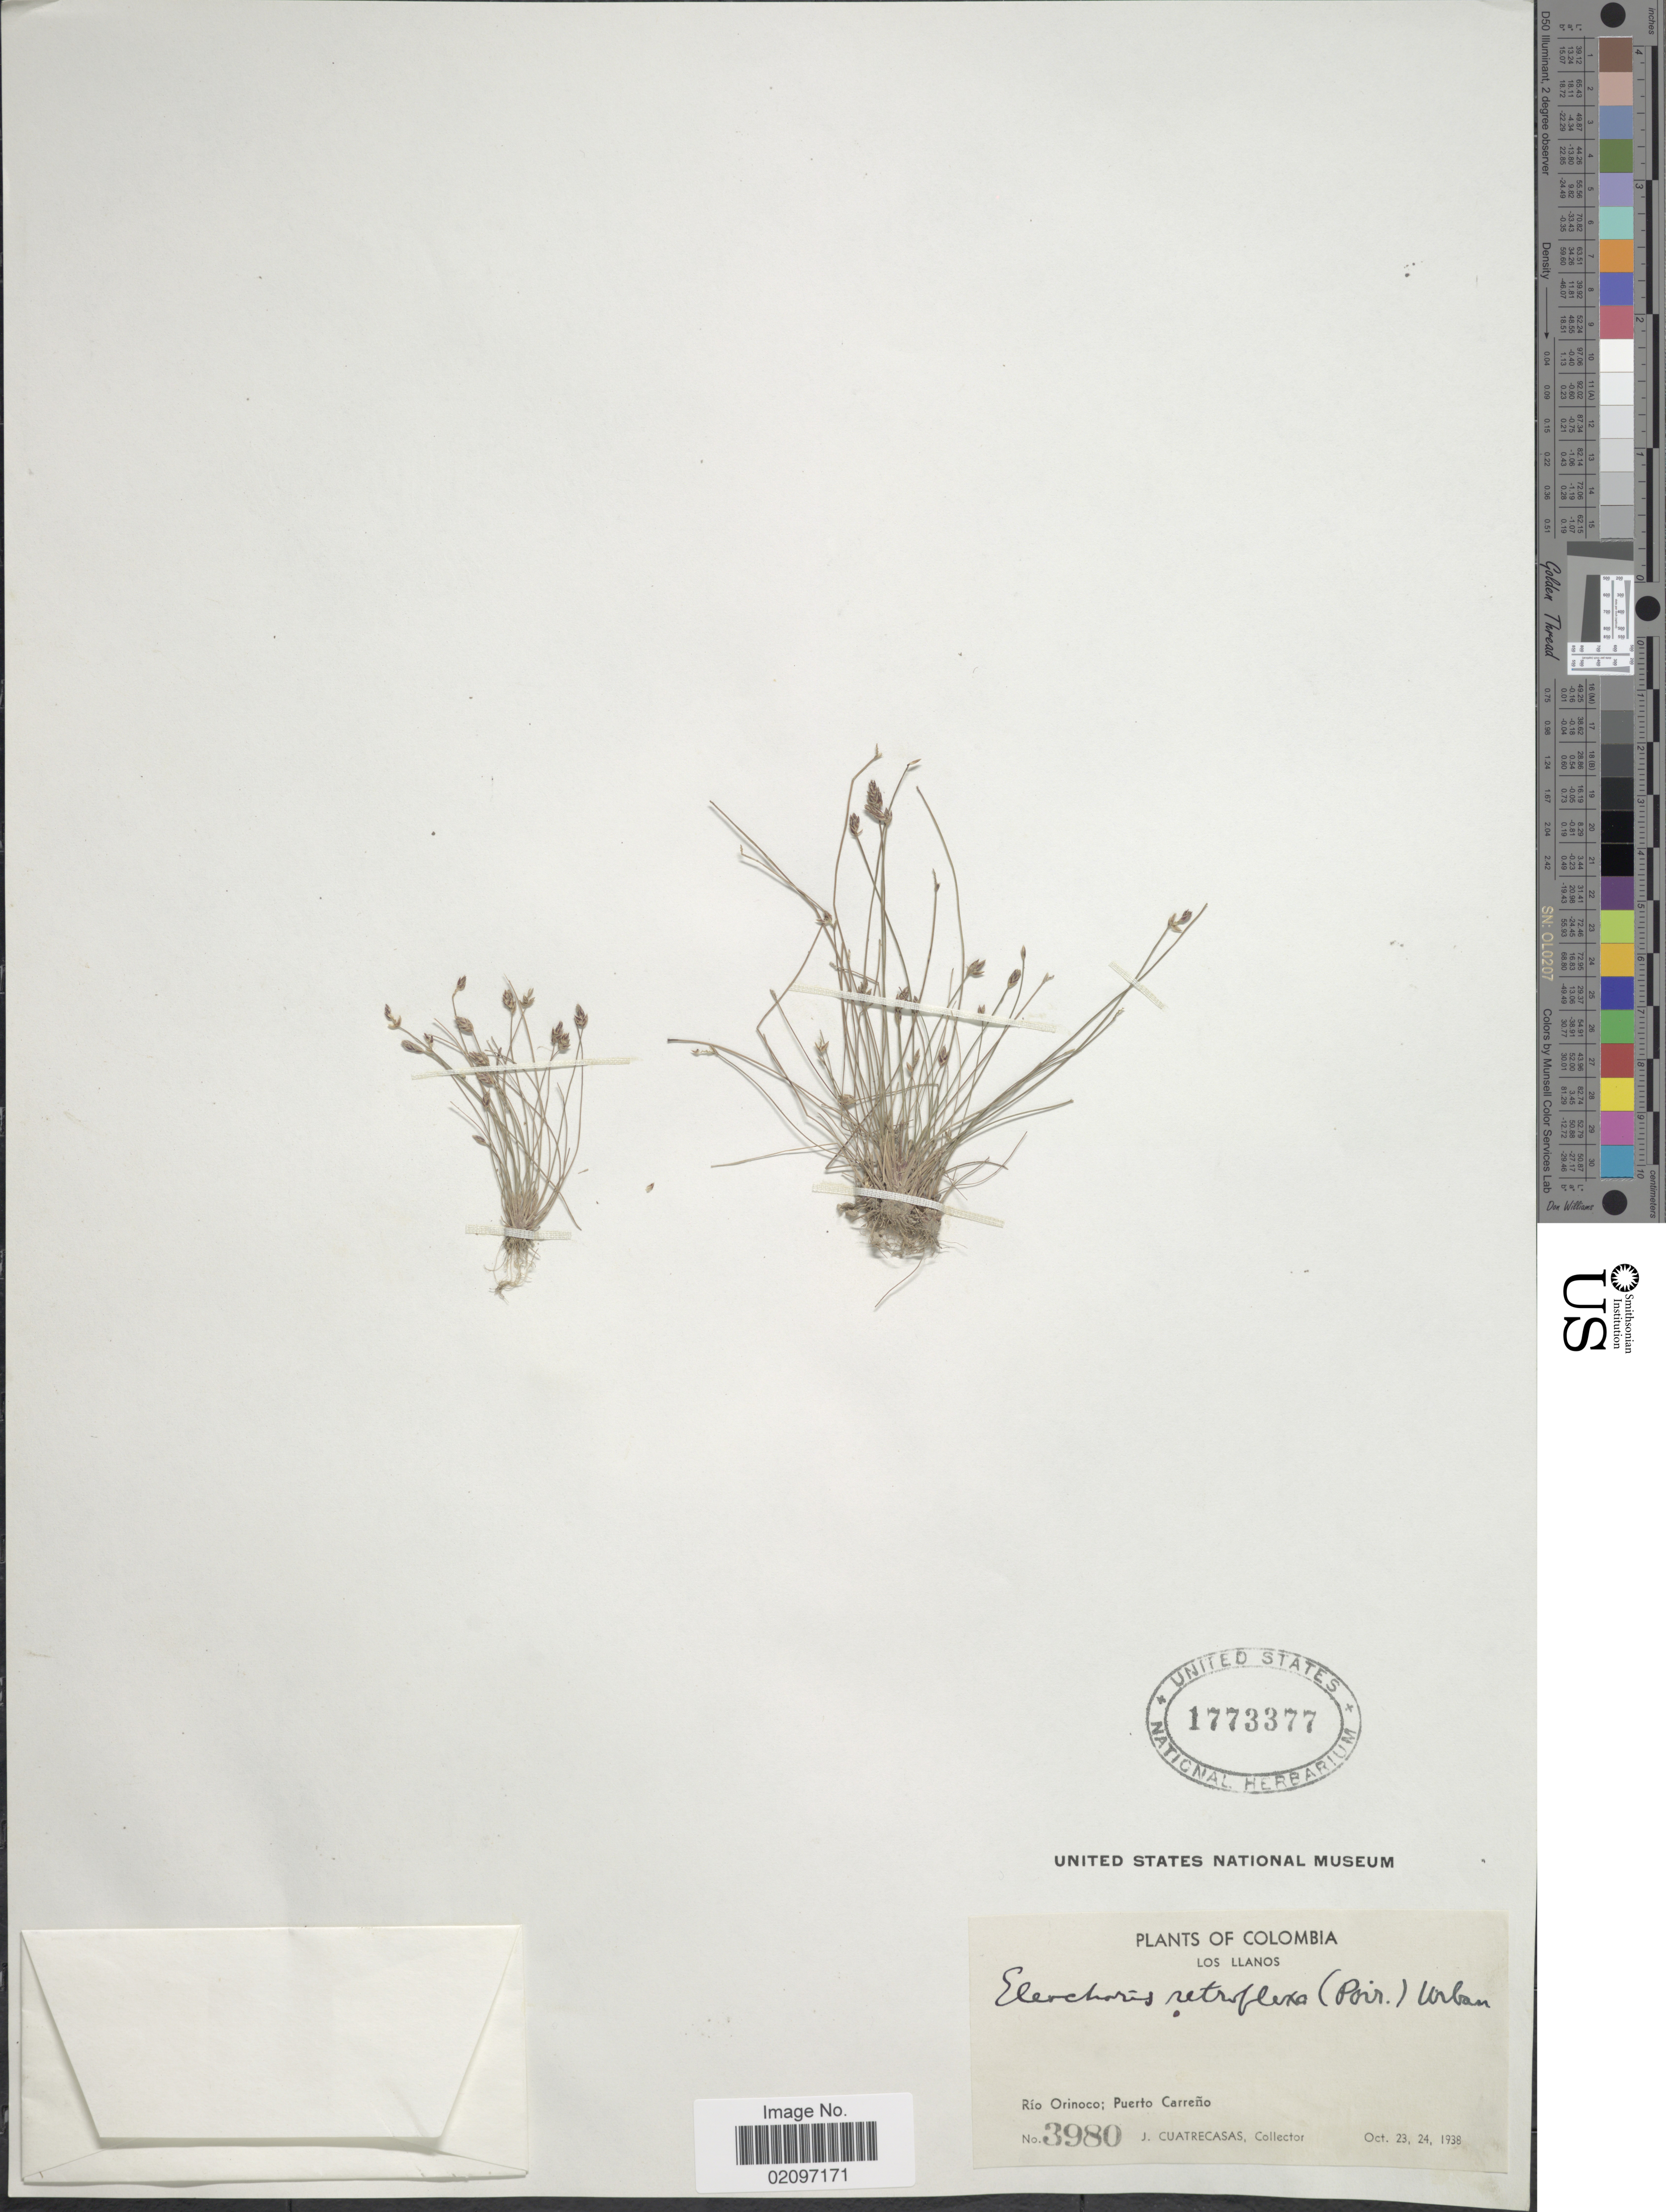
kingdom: Plantae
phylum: Tracheophyta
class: Liliopsida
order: Poales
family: Cyperaceae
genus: Eleocharis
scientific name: Eleocharis retroflexa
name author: (Poir.) Urb.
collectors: J. Cuatrecasas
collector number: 3980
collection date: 1938-10-23/1938-10-24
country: Colombia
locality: Los Llanos, Rio Orinoco: Puerto Carreno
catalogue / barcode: US 1773377